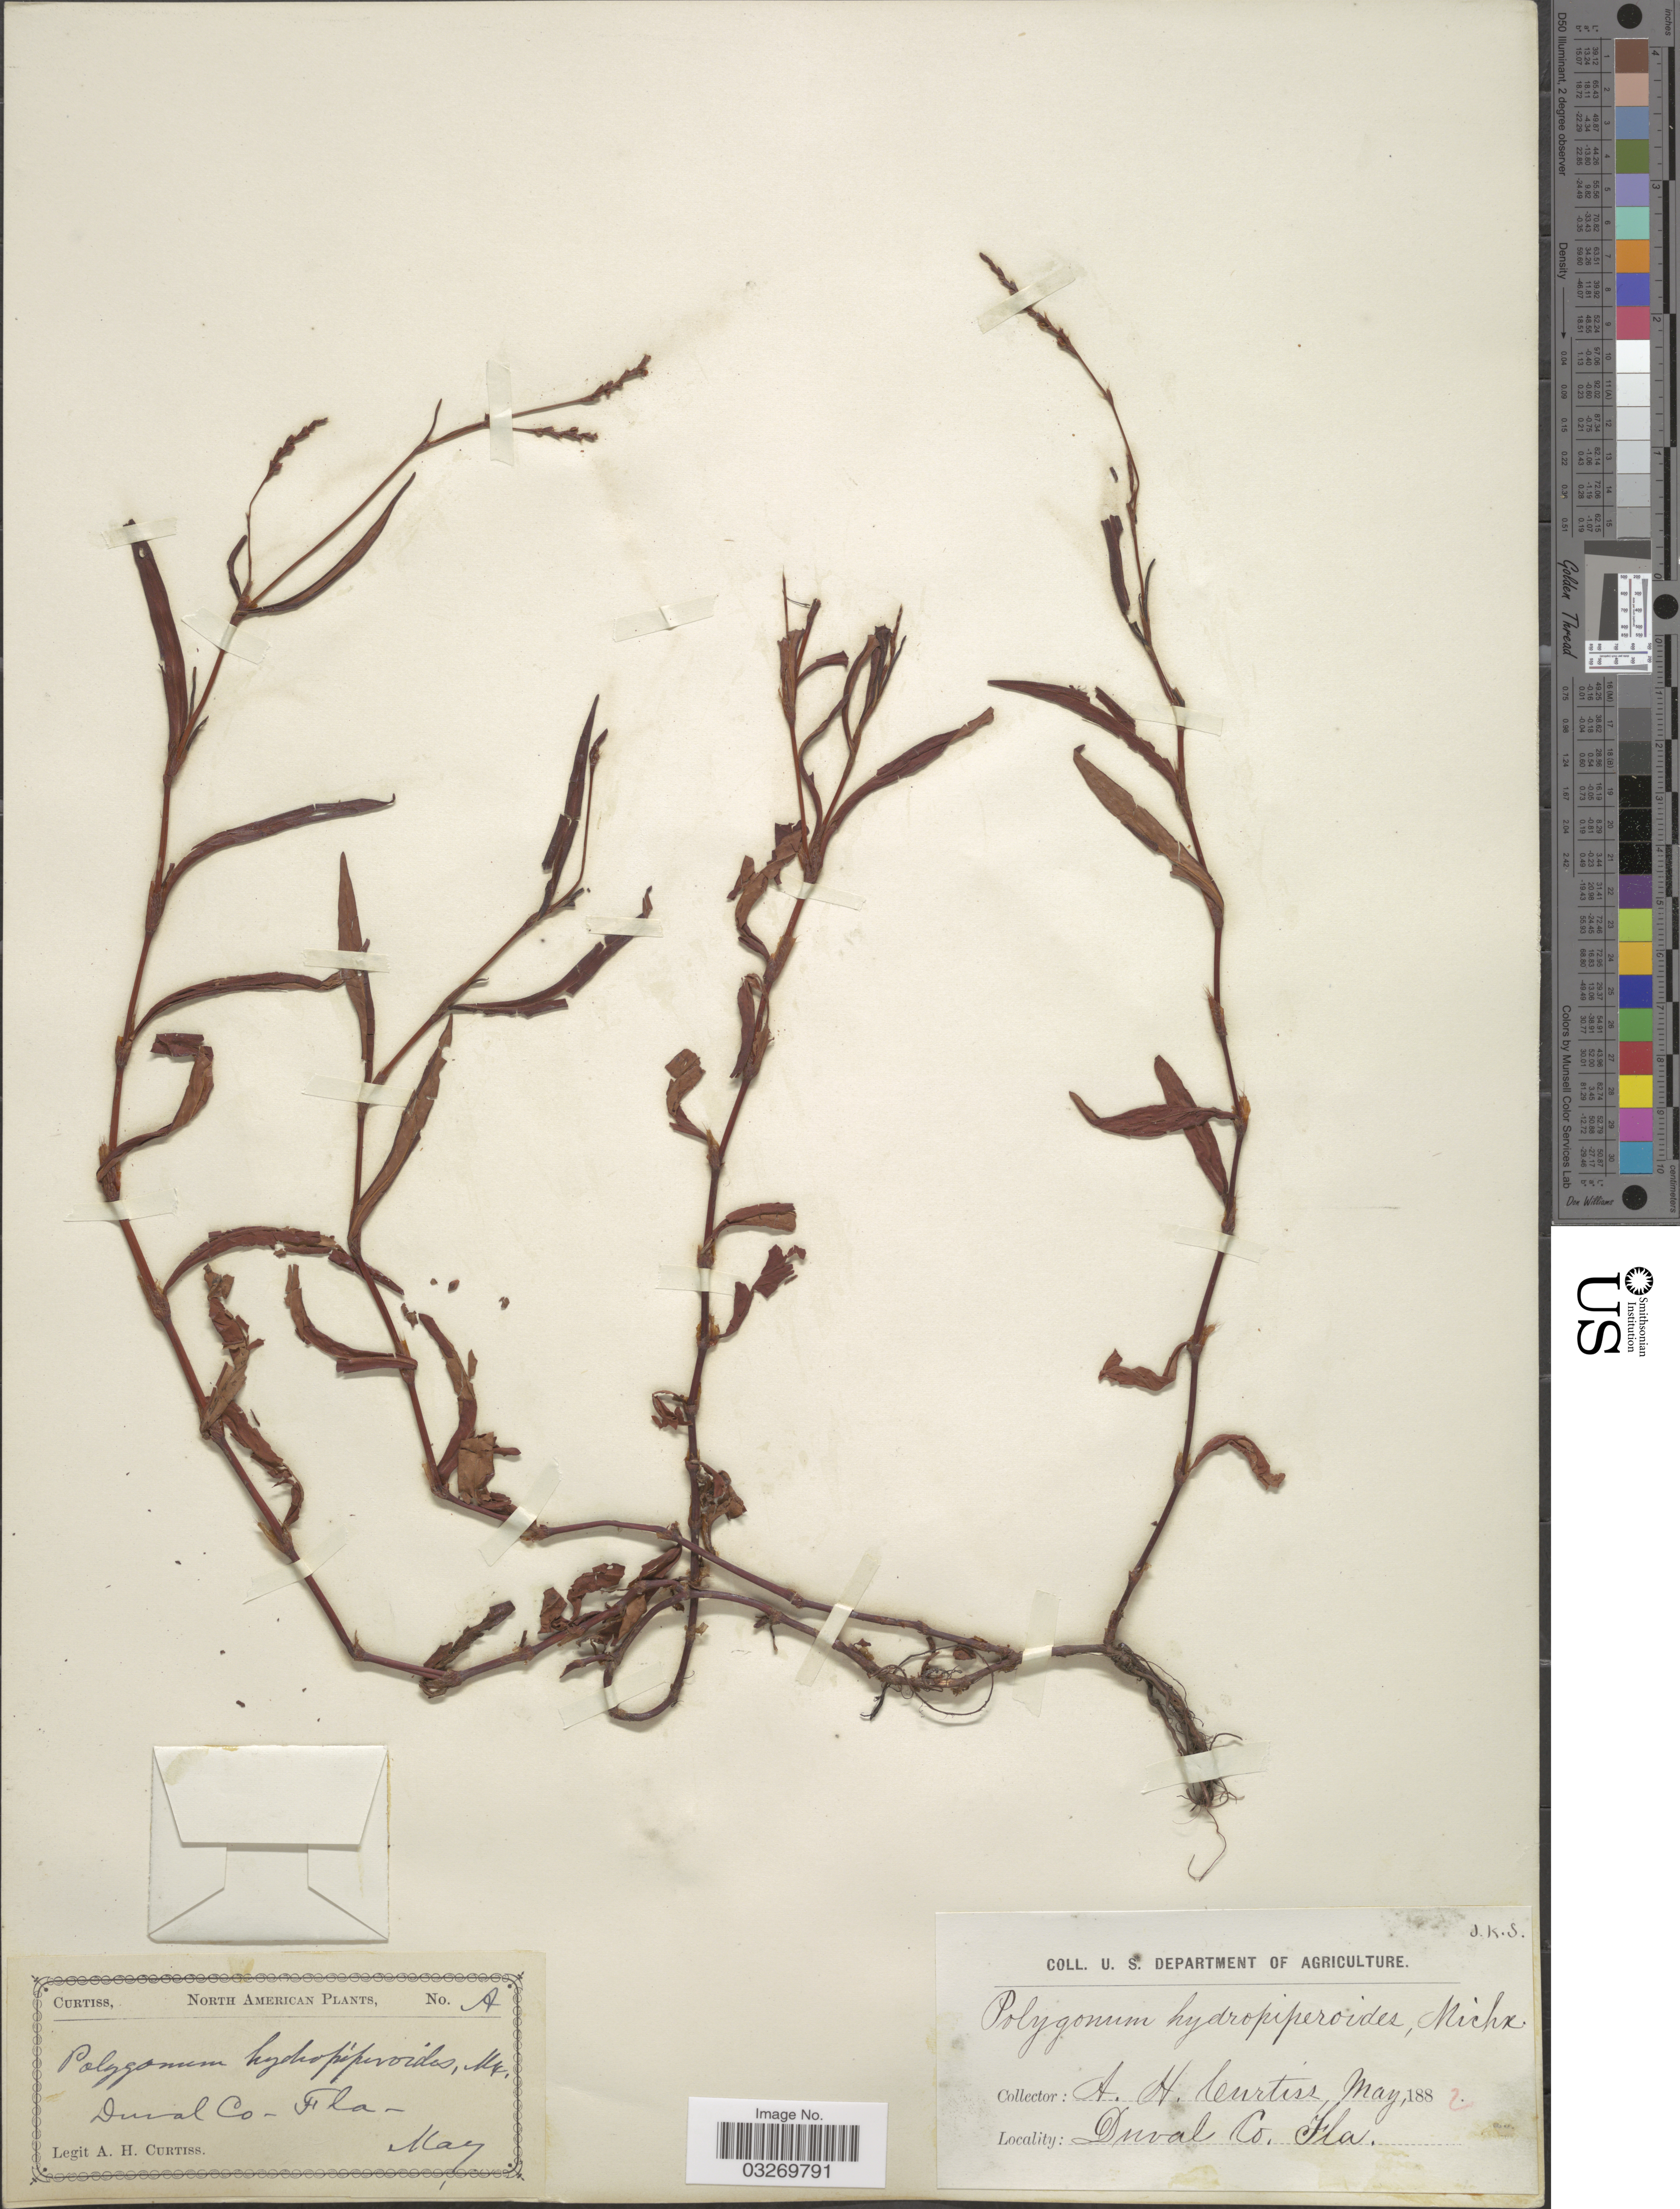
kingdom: Plantae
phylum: Tracheophyta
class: Magnoliopsida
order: Caryophyllales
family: Polygonaceae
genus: Polygonum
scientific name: Polygonum hydropiperoides var. macerum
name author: Stanford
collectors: A. H. Curtiss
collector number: A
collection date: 1882-05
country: United States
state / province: Florida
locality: Duval Co.